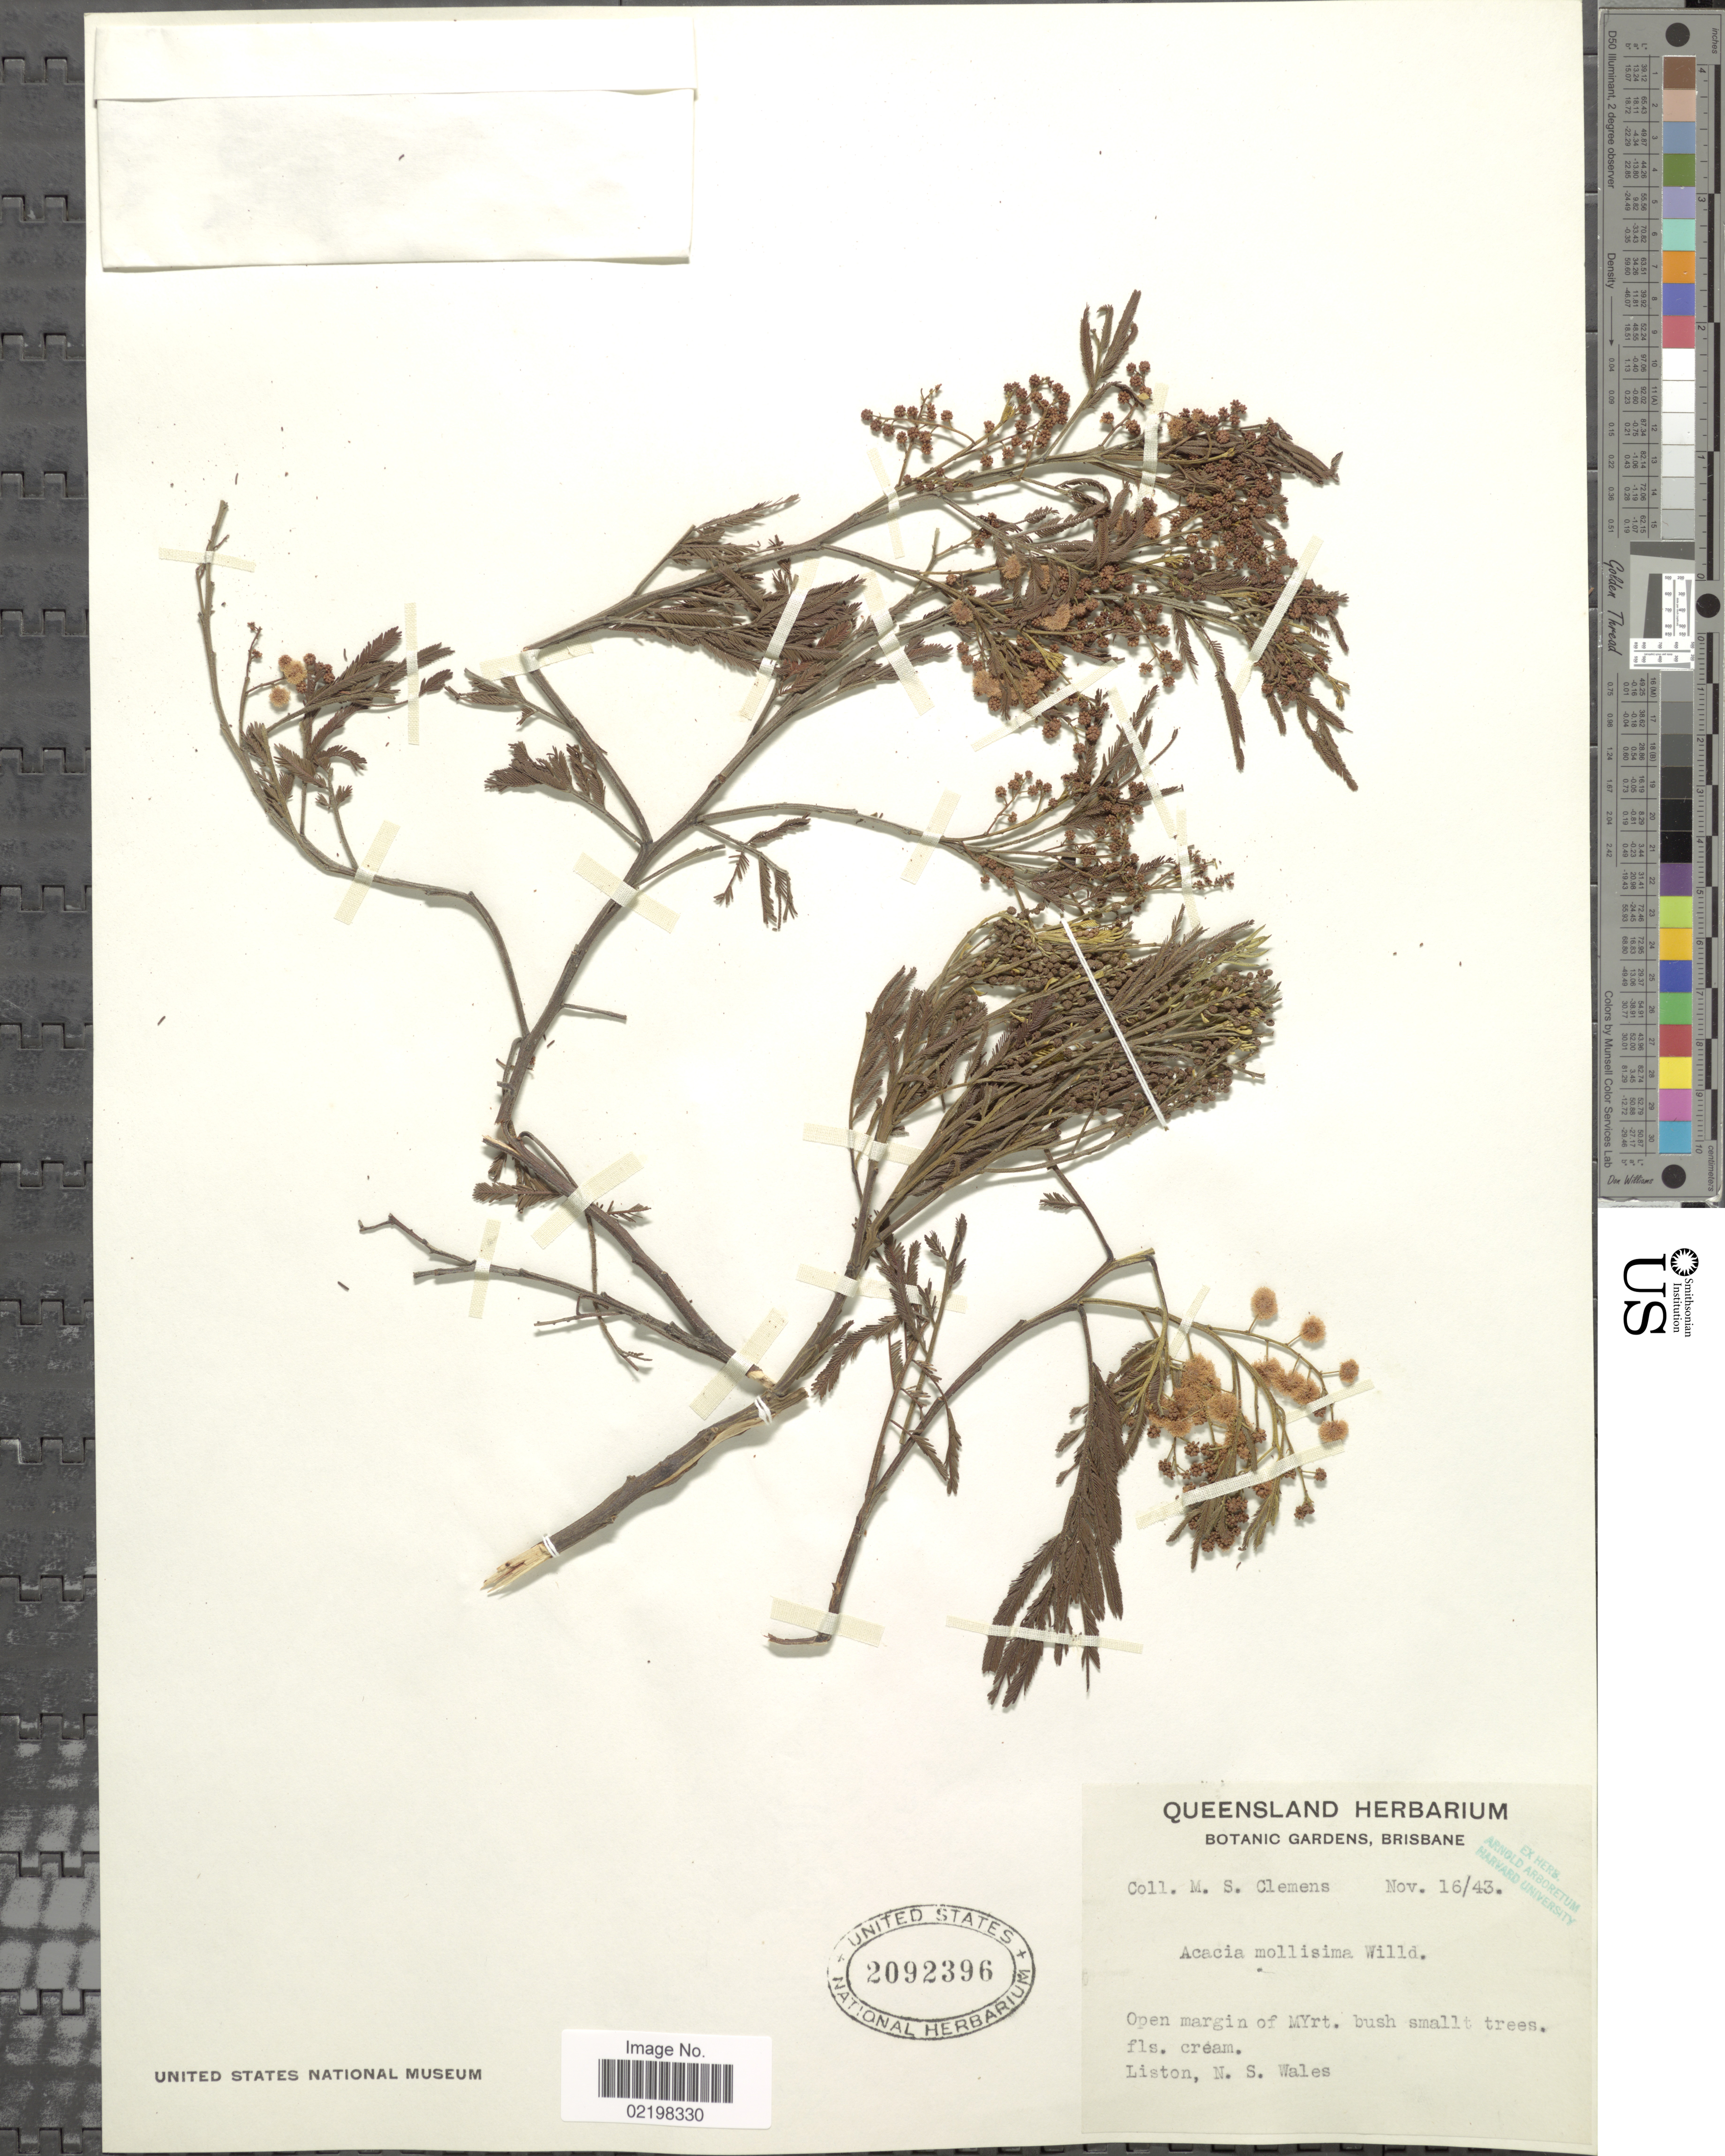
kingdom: Plantae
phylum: Tracheophyta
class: Magnoliopsida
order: Fabales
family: Fabaceae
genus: Acacia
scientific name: Acacia decurrens var. mollis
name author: Lindl.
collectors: M. S. Clemens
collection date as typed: Transcribed d/m/y: 16/11/43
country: Australia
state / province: New South Wales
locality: Liston, N. S. Wales.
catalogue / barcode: US 2092396